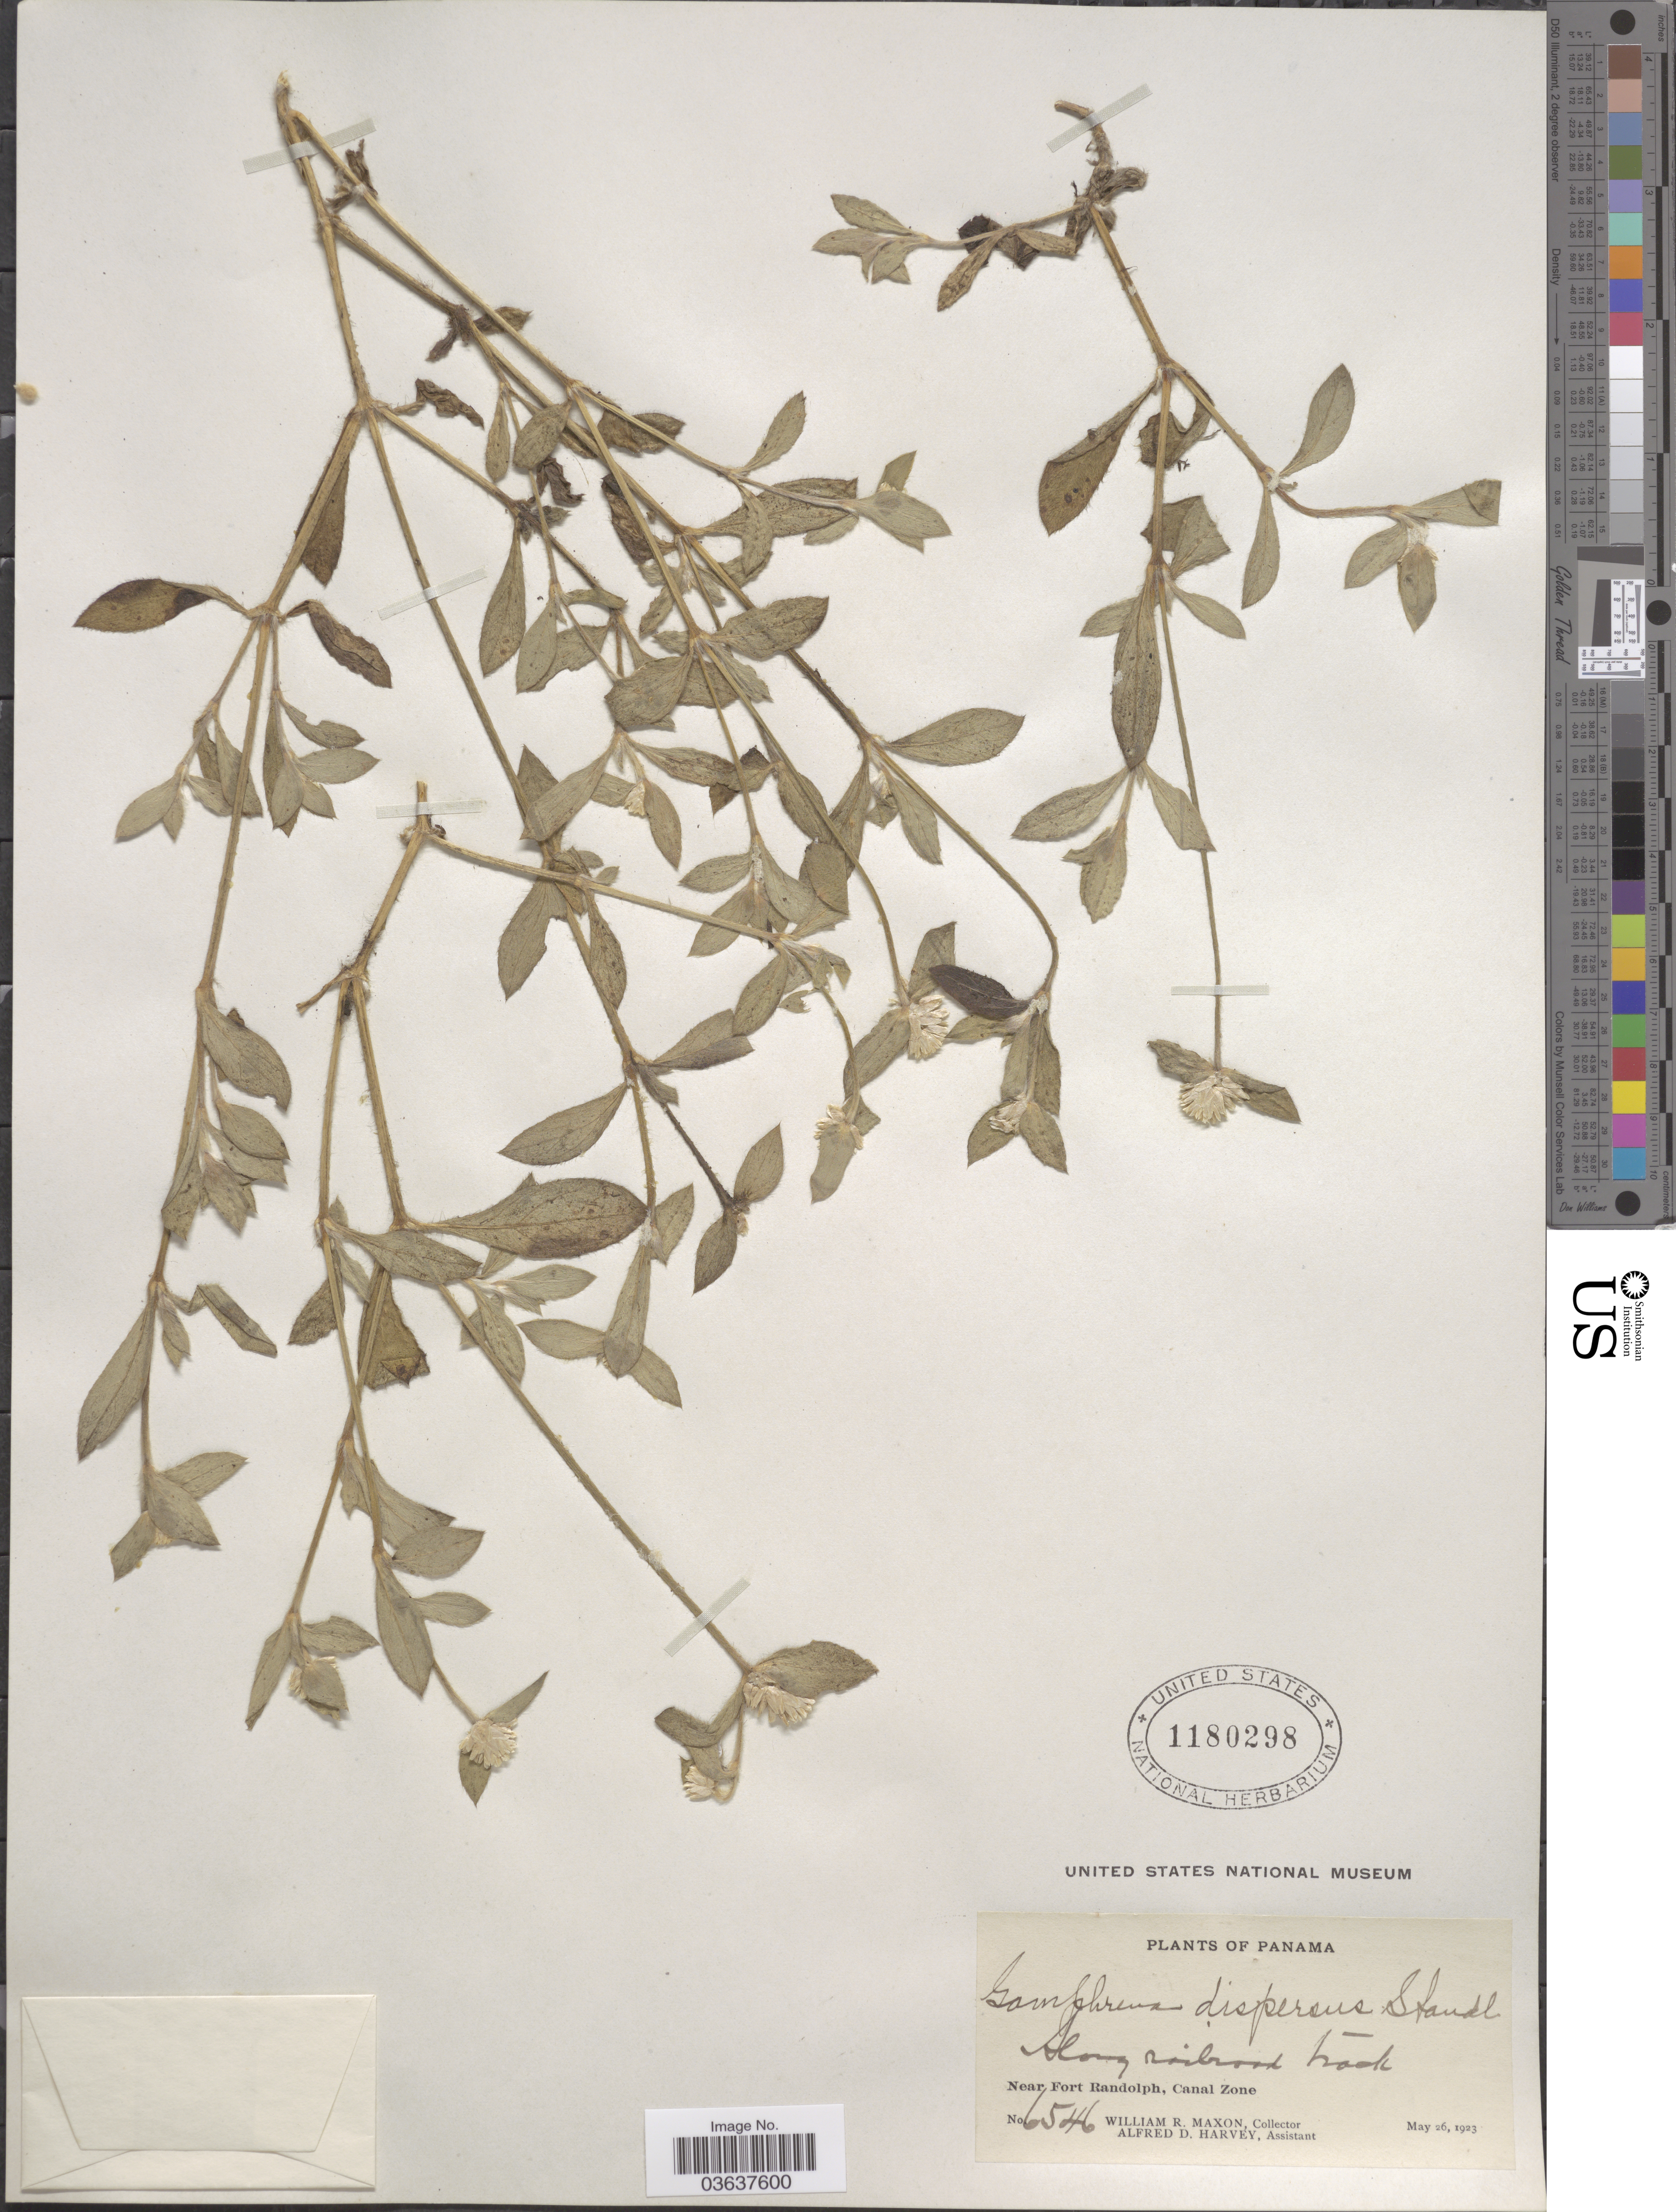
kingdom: Plantae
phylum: Tracheophyta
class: Magnoliopsida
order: Caryophyllales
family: Amaranthaceae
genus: Gomphrena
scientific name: Gomphrena dispersa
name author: Standl.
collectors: W. R. Maxon & A. D. Harvey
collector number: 6546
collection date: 1923-05-26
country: Panama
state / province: Colón / Panamá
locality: Near Fort Randolph, Canal Zone.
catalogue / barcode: US 1180298